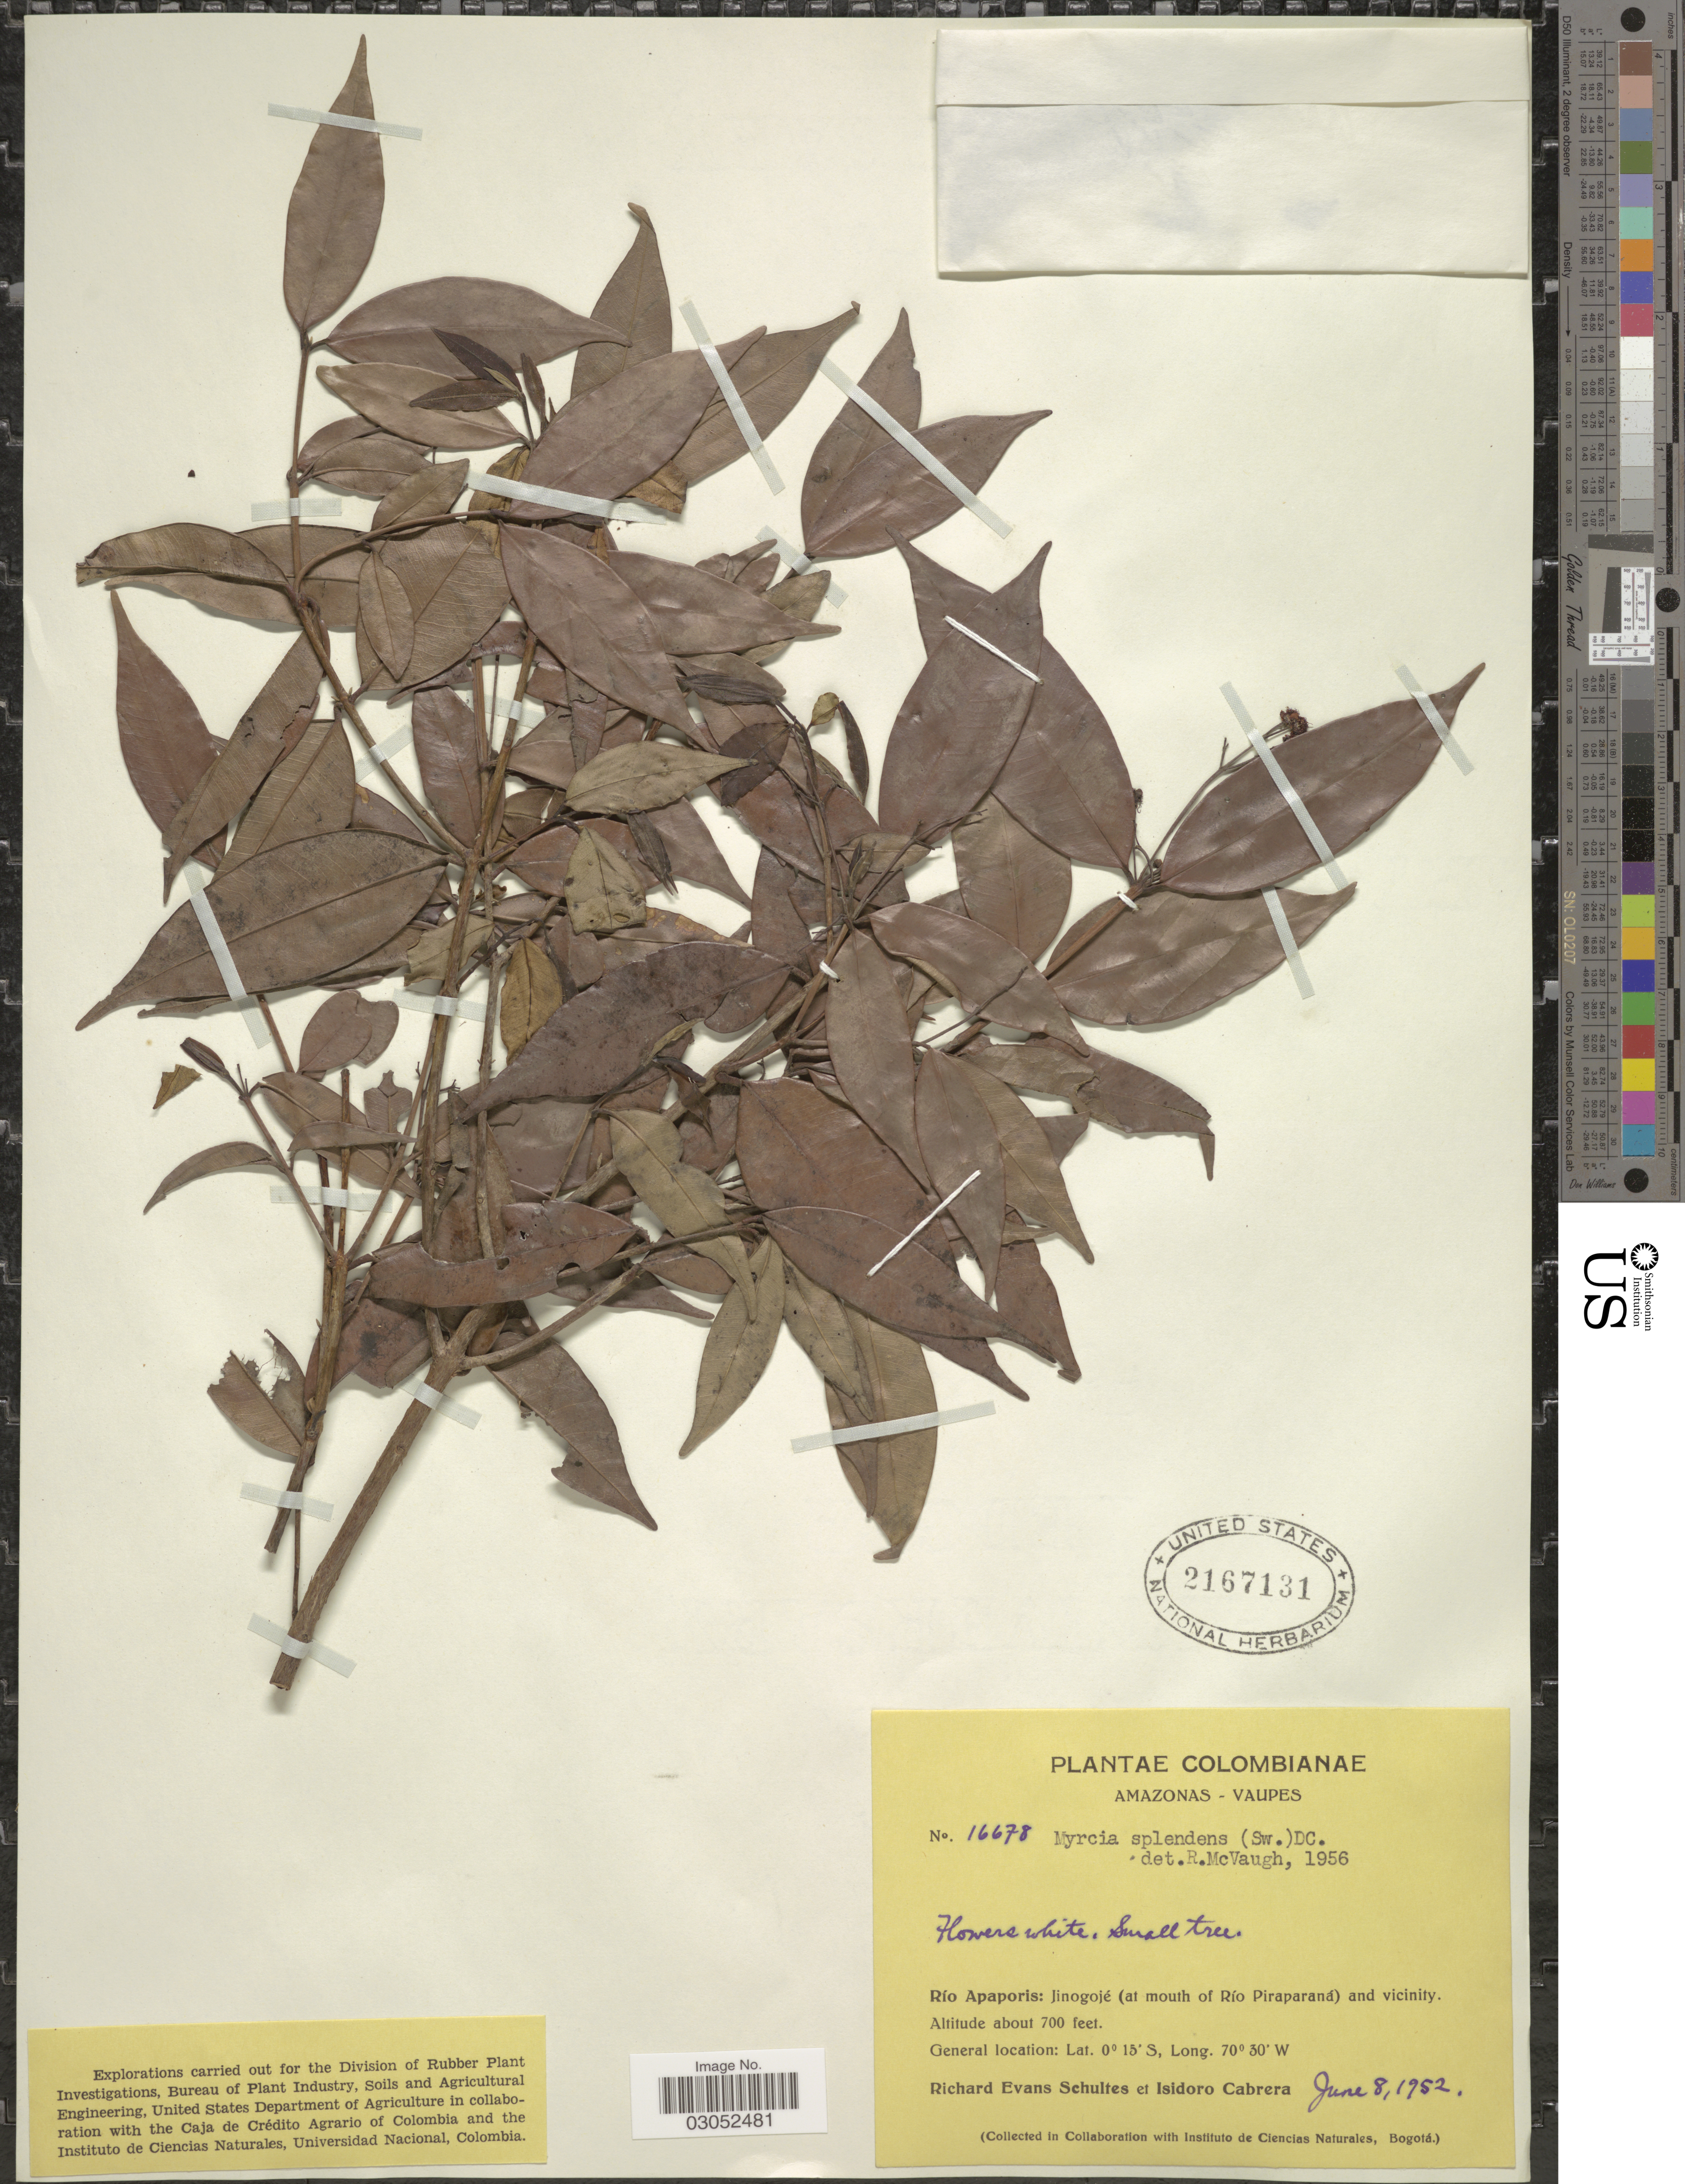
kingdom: Plantae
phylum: Tracheophyta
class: Magnoliopsida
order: Myrtales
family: Myrtaceae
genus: Myrcia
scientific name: Myrcia splendens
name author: (Sw.) DC.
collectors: R. E. Schultes & I. Cabrera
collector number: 16678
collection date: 1952-06-08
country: Colombia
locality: Amazonas - Vaupes. Río Apaporis: Jinogojé (at mouth of Río Piraparaná) and vicinity.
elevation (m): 213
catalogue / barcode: US 2167131